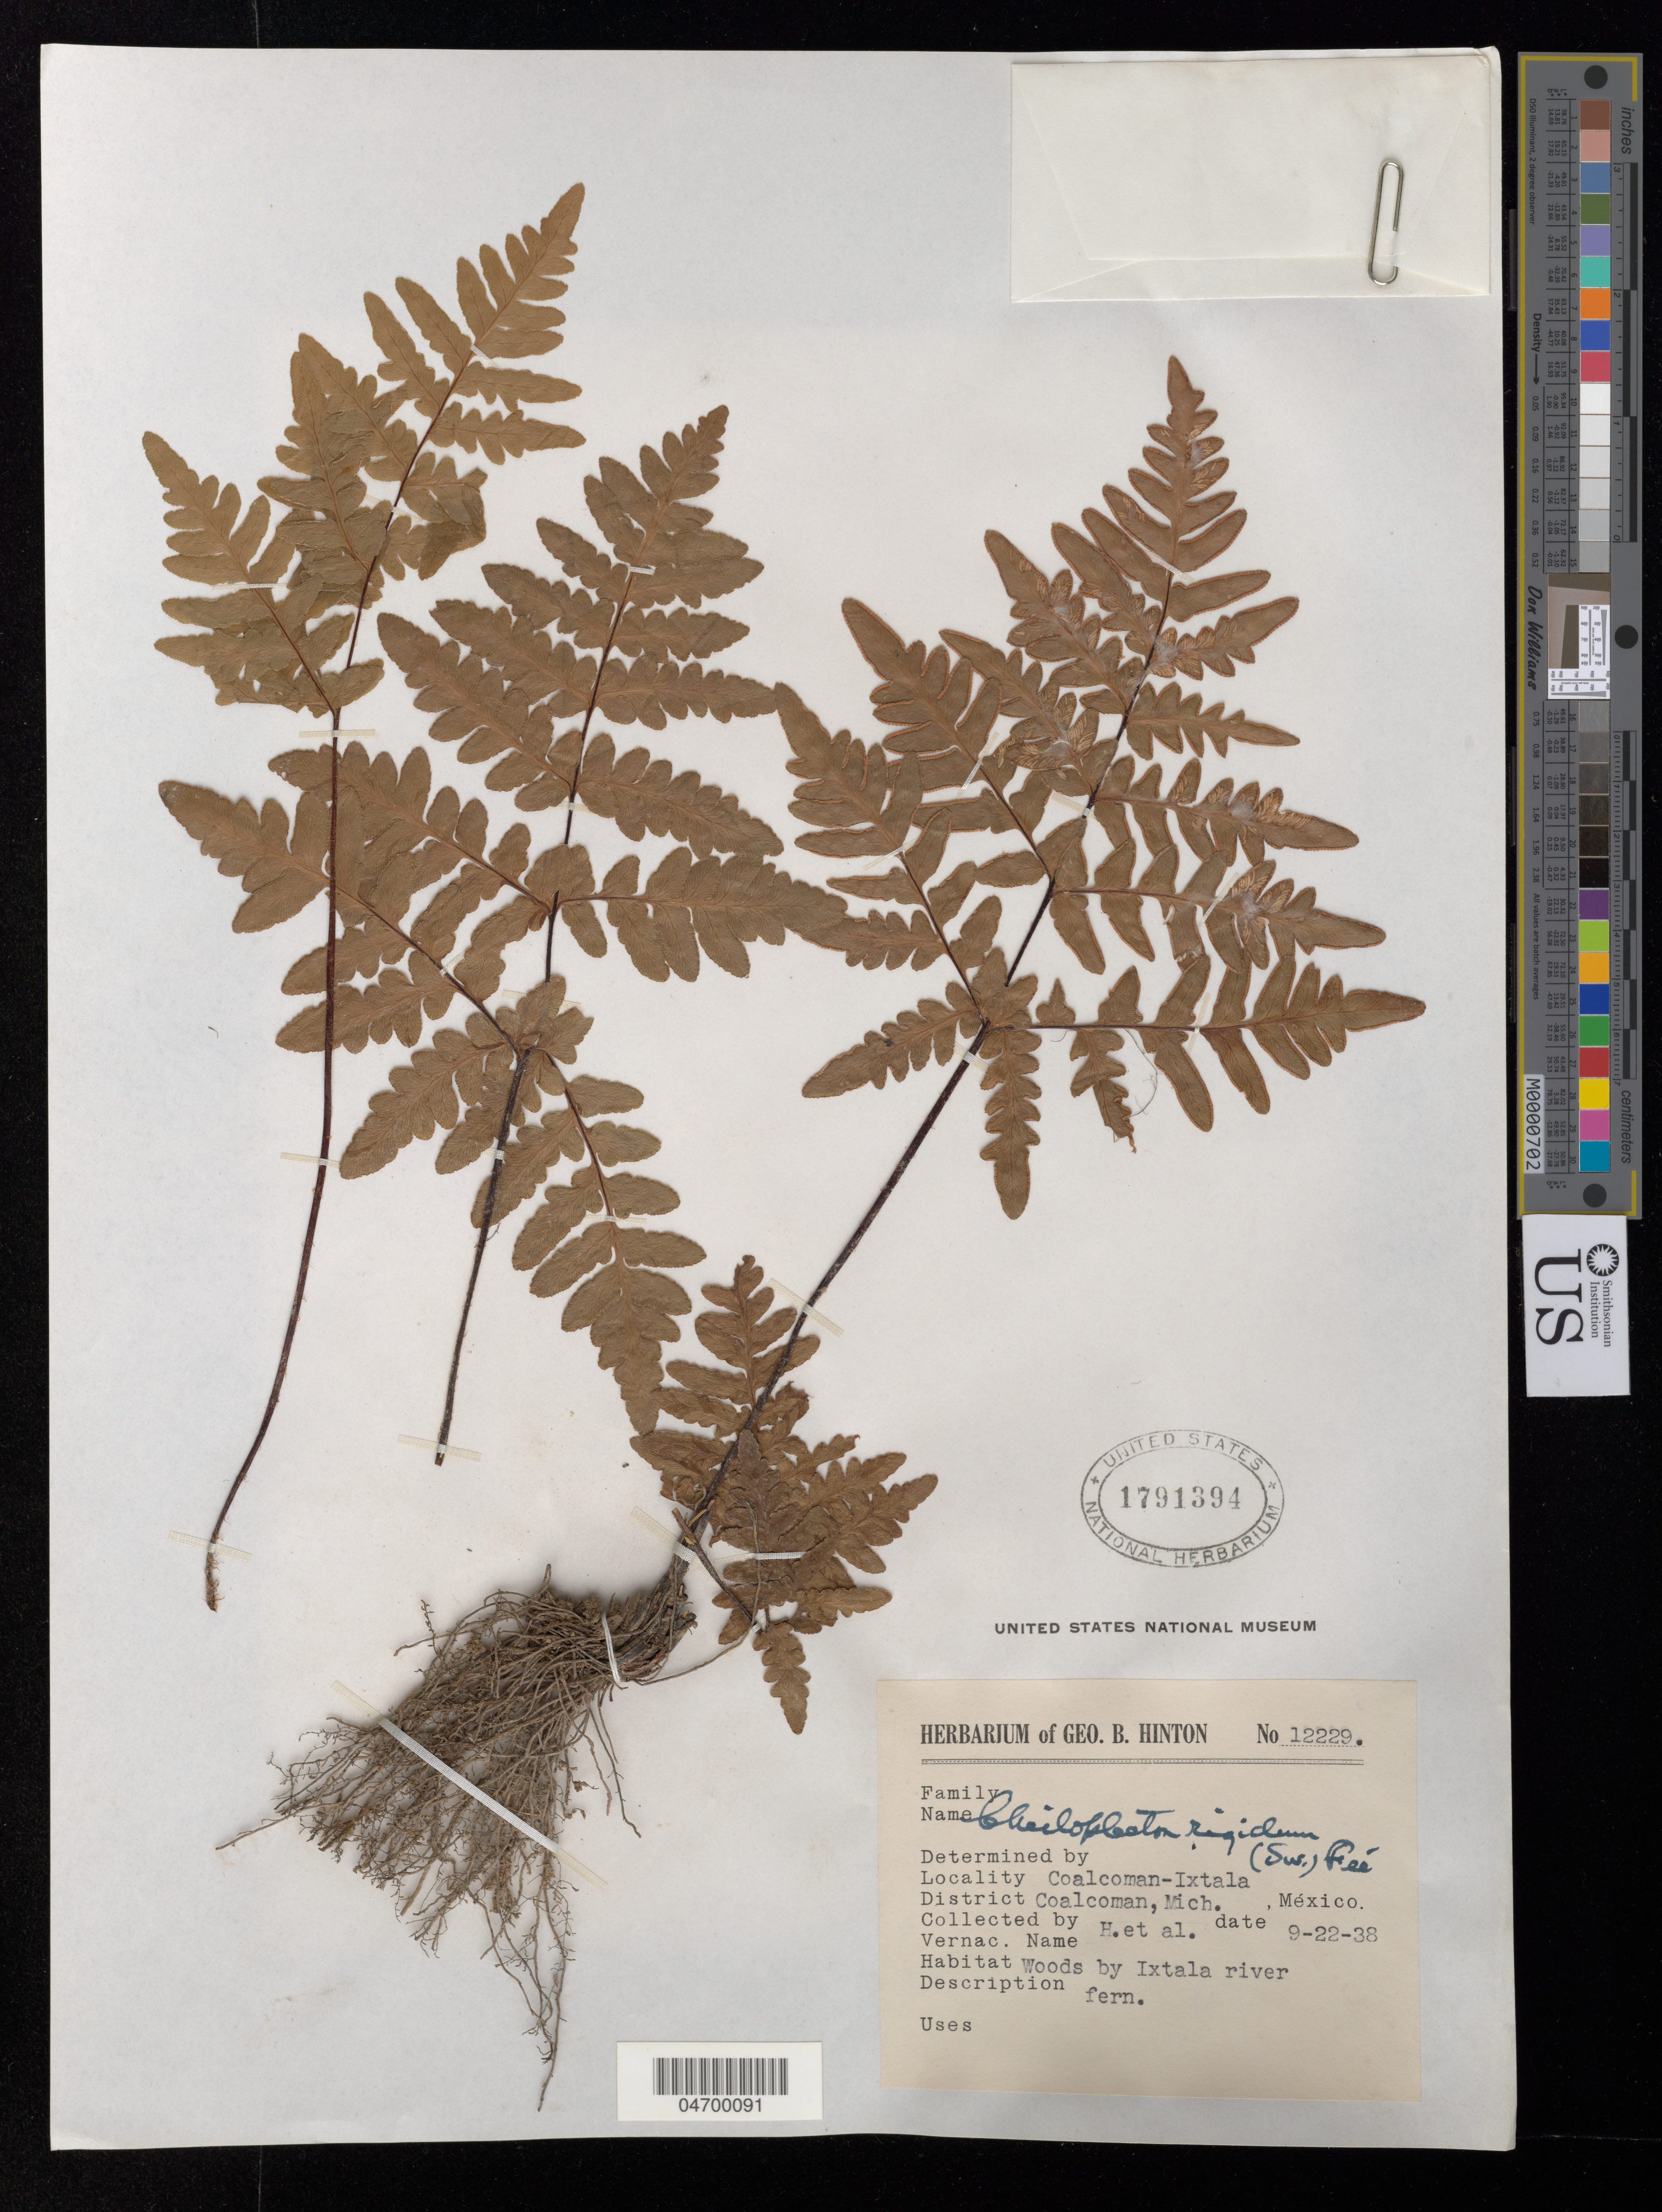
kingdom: Plantae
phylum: Tracheophyta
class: Polypodiopsida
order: Polypodiales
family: Pteridaceae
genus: Cheiloplecton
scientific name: Cheiloplecton rigidum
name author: (Sw.) Fée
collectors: G. B. Hinton & et al.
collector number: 12229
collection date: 1938-09-22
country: Mexico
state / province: Michoacán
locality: Coalcoman-Ixtala. District Coalcoman. Woods by Ixtala river.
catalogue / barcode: US 1791394